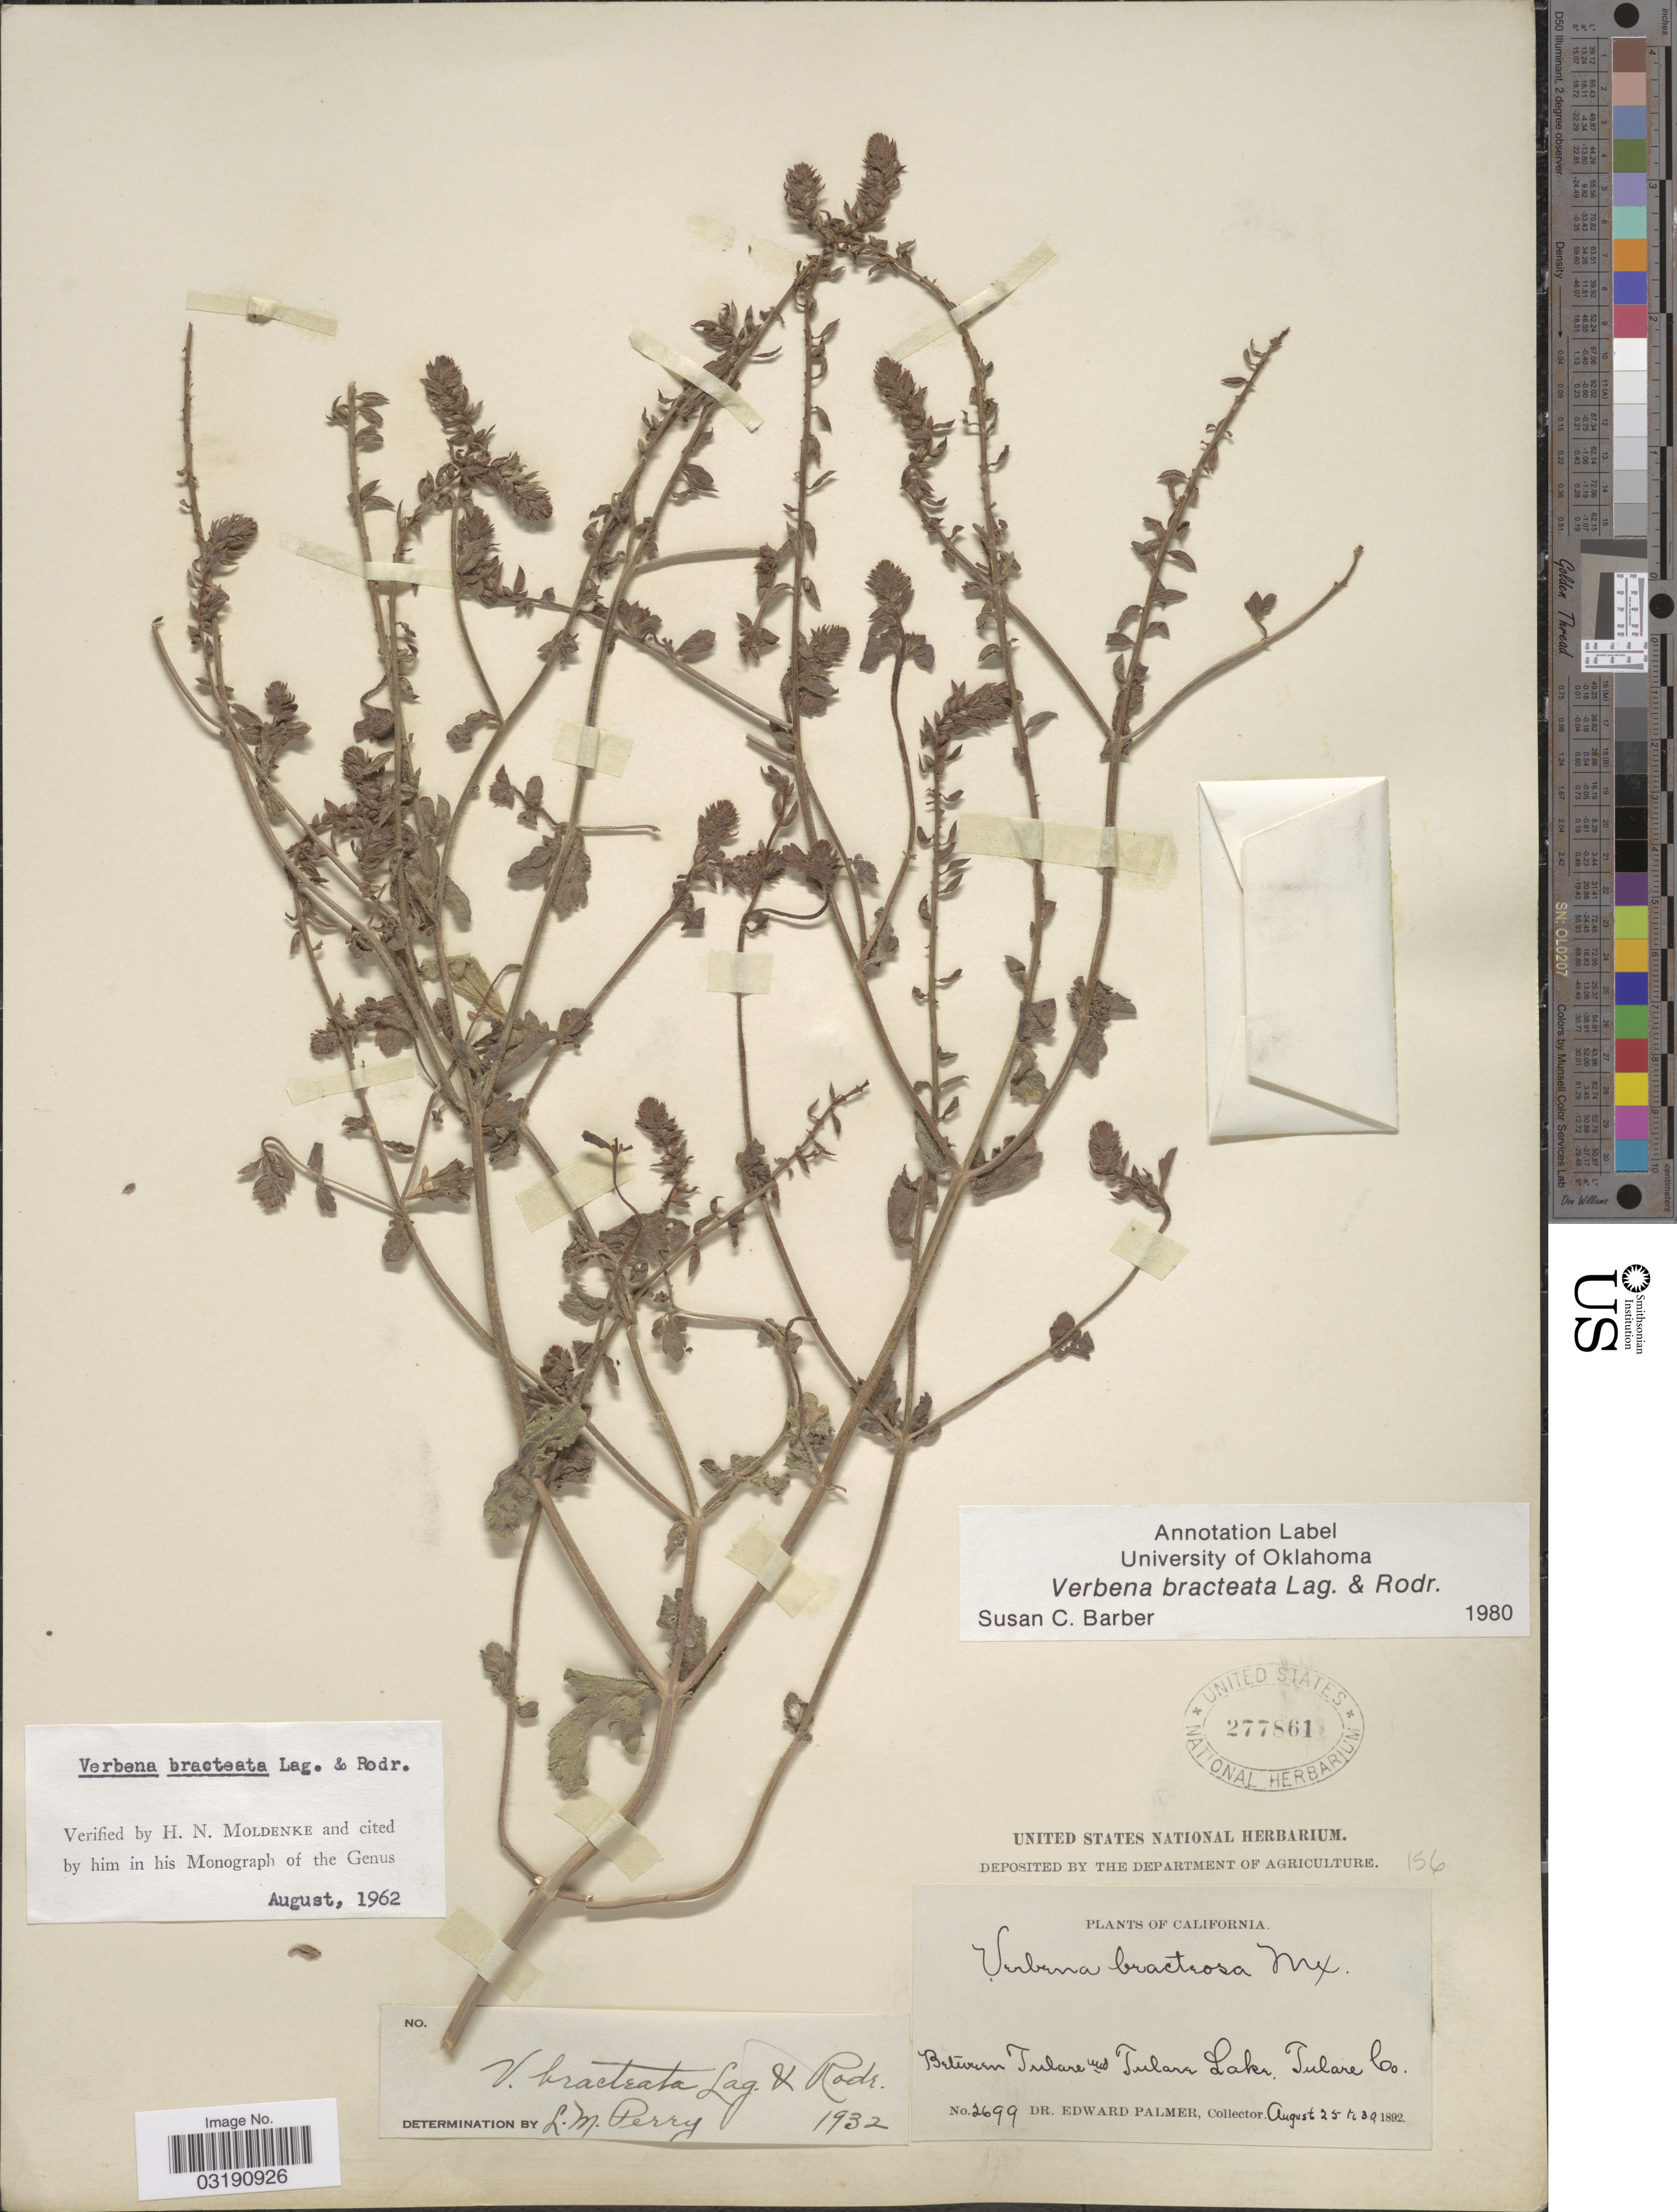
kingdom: Plantae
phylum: Tracheophyta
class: Magnoliopsida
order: Lamiales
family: Verbenaceae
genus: Verbena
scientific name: Verbena bracteata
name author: Cav. ex Lag. & Rodr.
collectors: E. Palmer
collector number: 2699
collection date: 1892-08-25/1892-08-30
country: United States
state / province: California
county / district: Tulare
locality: Between Tulare and Tulare Lake, Tulare Co.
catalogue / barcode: US 277861